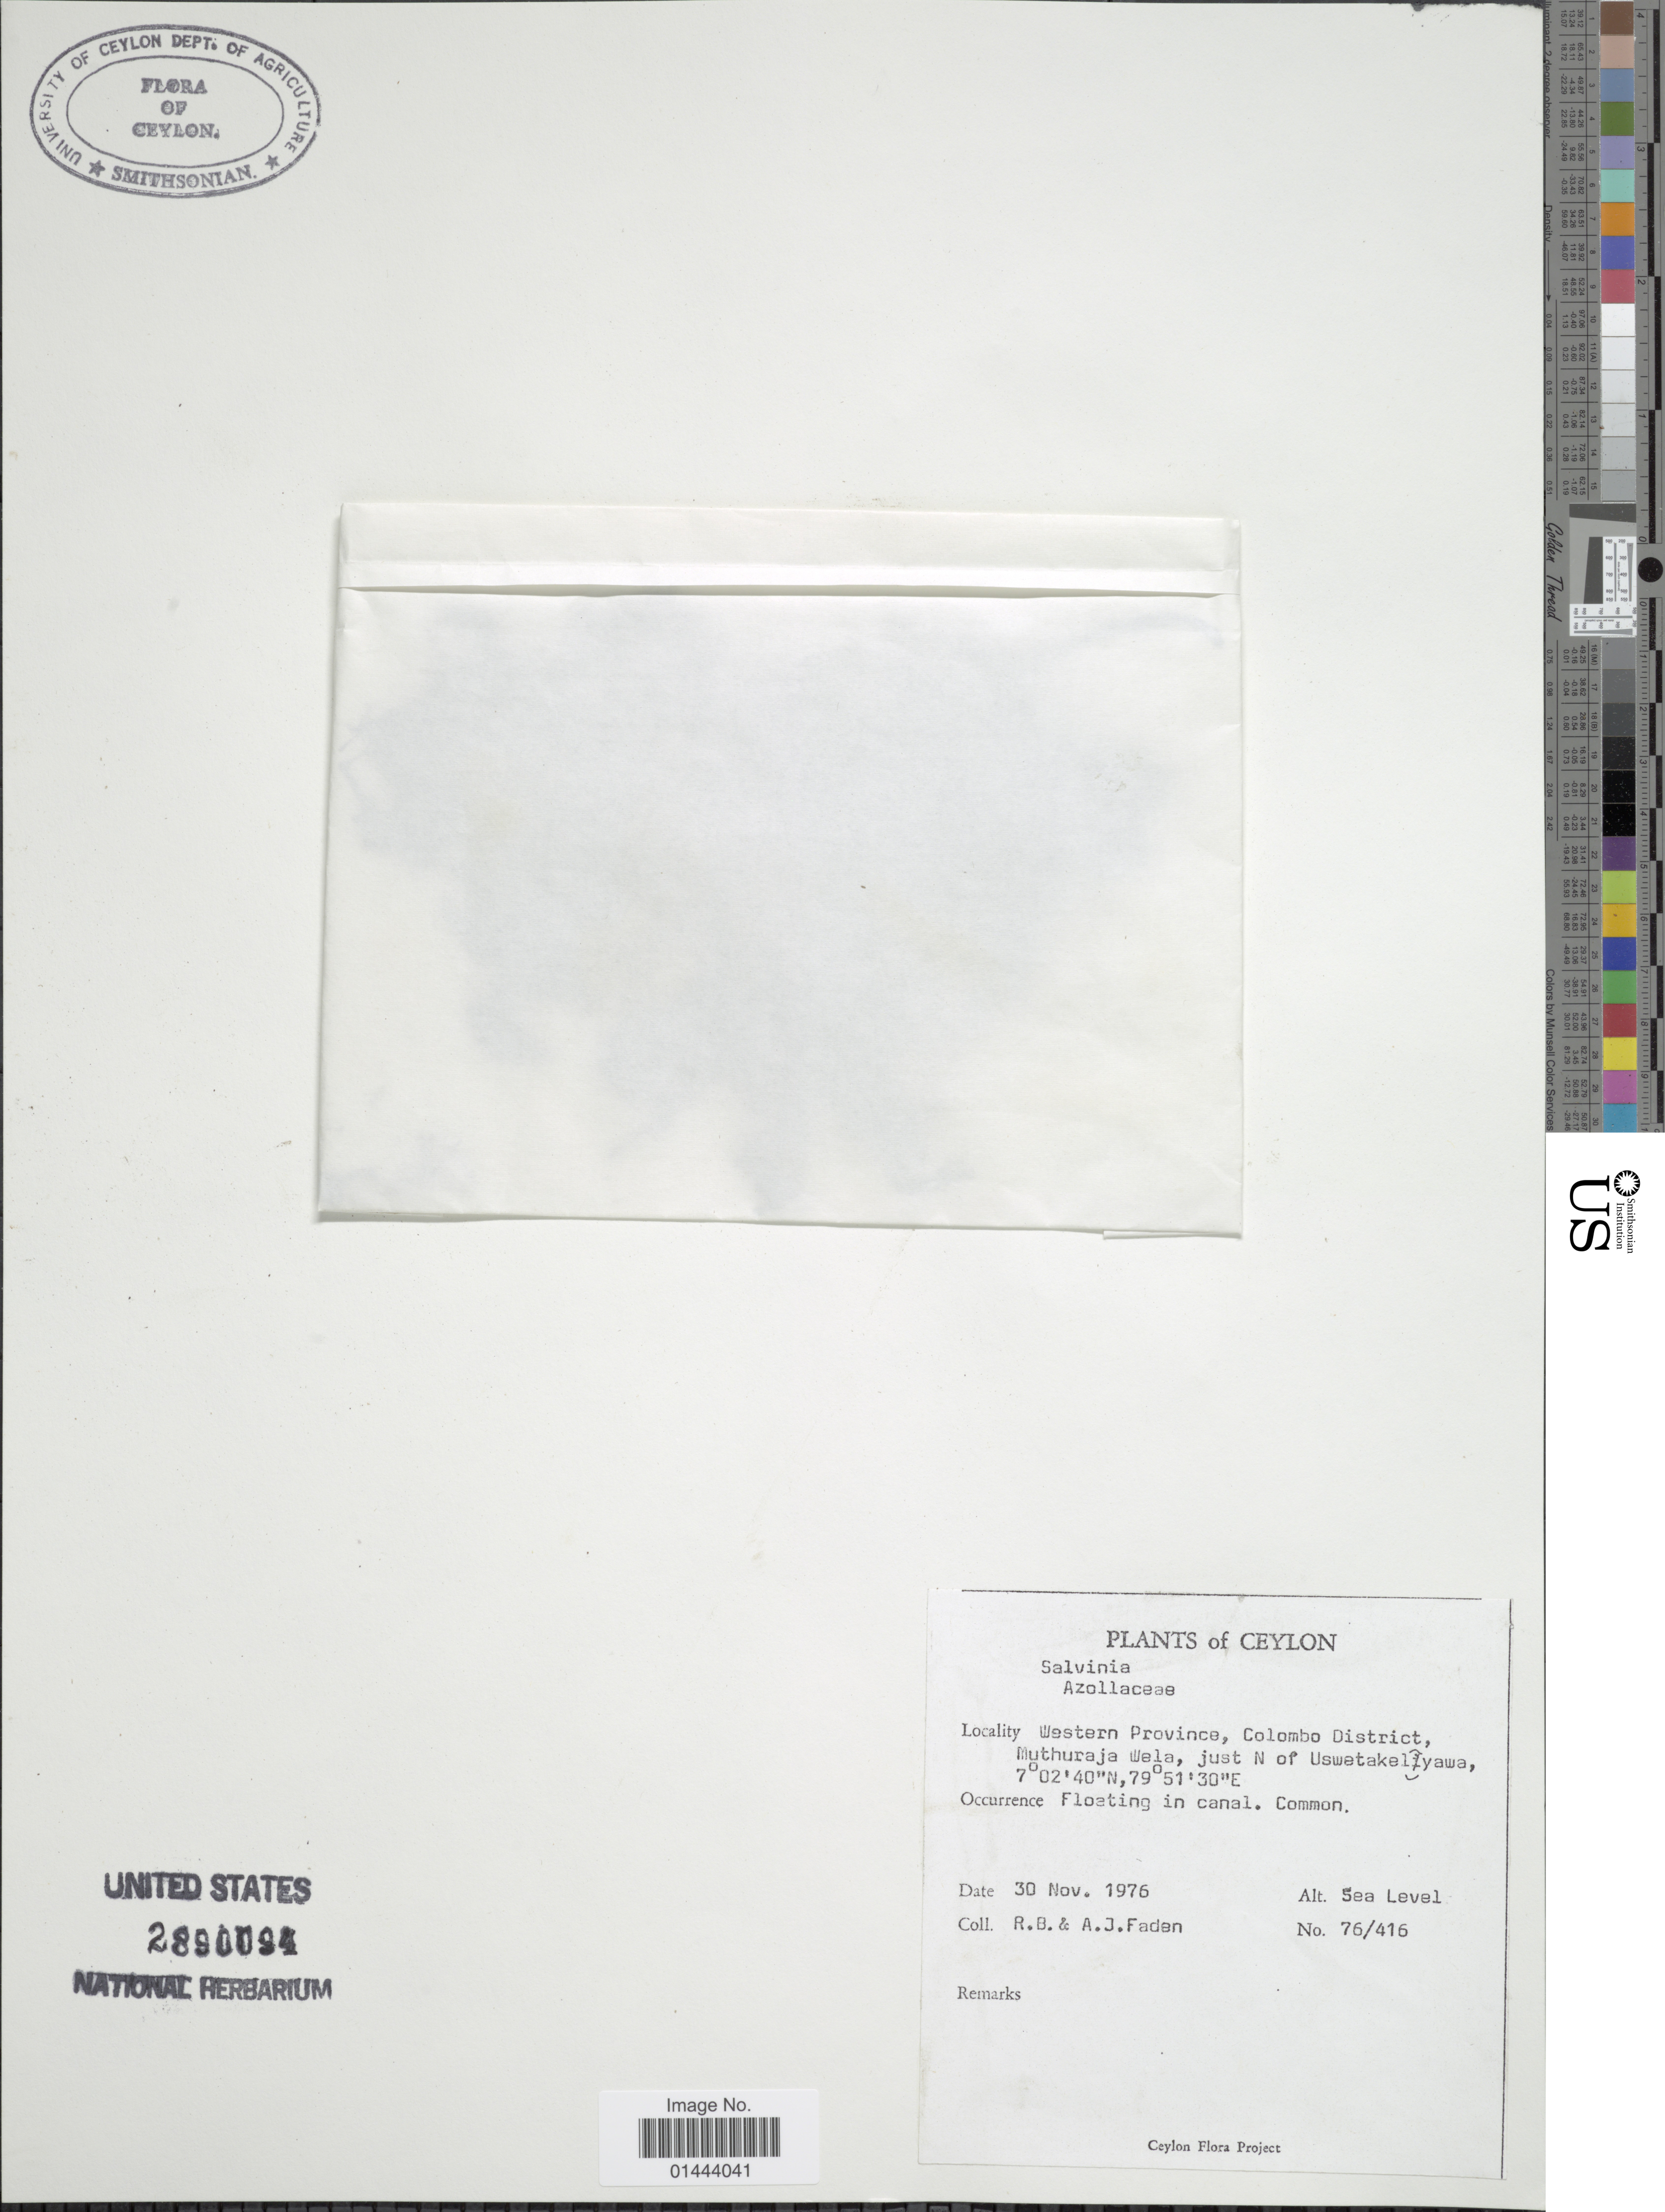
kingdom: Plantae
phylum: Tracheophyta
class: Polypodiopsida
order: Salviniales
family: Salviniaceae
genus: Salvinia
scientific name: Salvinia molesta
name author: D.S. Mitch.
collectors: R. B. Faden & A. J. Faden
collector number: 76/416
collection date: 1976-11-30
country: Sri Lanka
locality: Ceylon, Western Province, Colombo District, Muthuraja Wela, just N of Uswetakelyawa [interpreted], floating in canal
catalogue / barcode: US 2890094